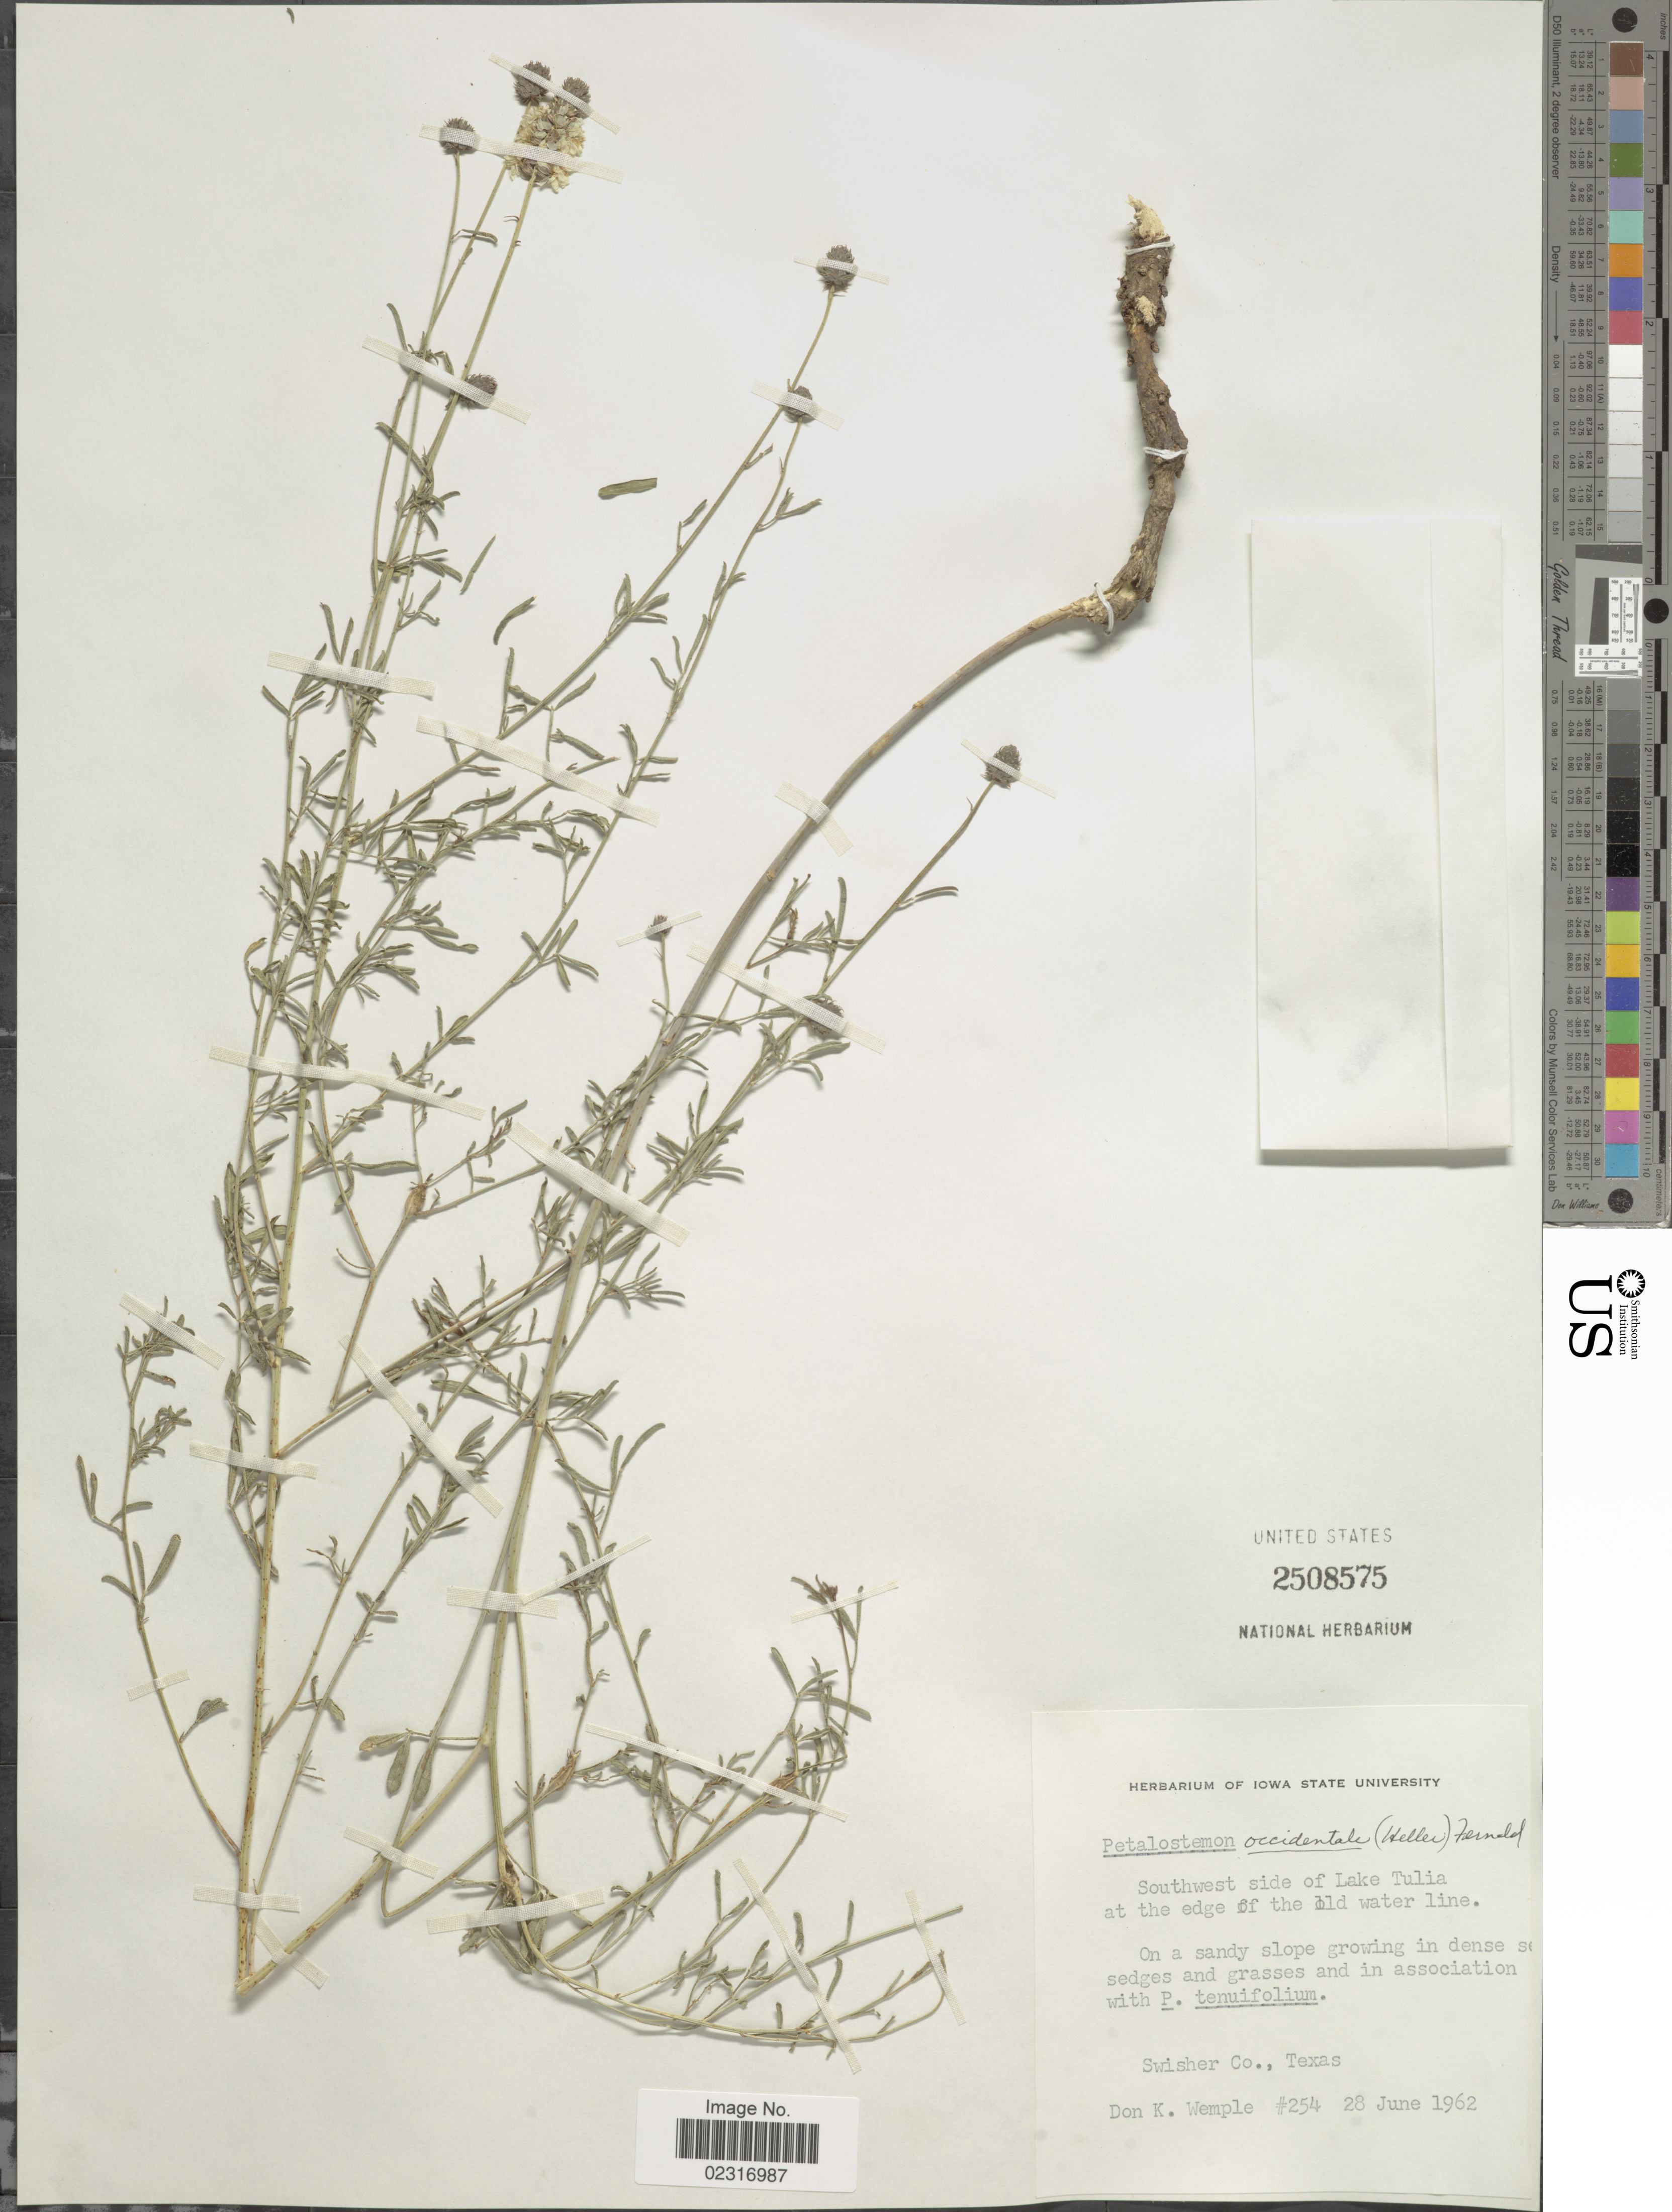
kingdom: Plantae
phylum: Tracheophyta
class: Magnoliopsida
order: Fabales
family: Fabaceae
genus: Dalea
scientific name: Dalea candida var. oligophylla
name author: (Torr) Shinners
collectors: D. Wemple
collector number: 254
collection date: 1962-06-28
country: United States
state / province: Texas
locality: Southwest side of Lake Tulia at the edge of the old water line. Swisher Co.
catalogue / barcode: US 2508575